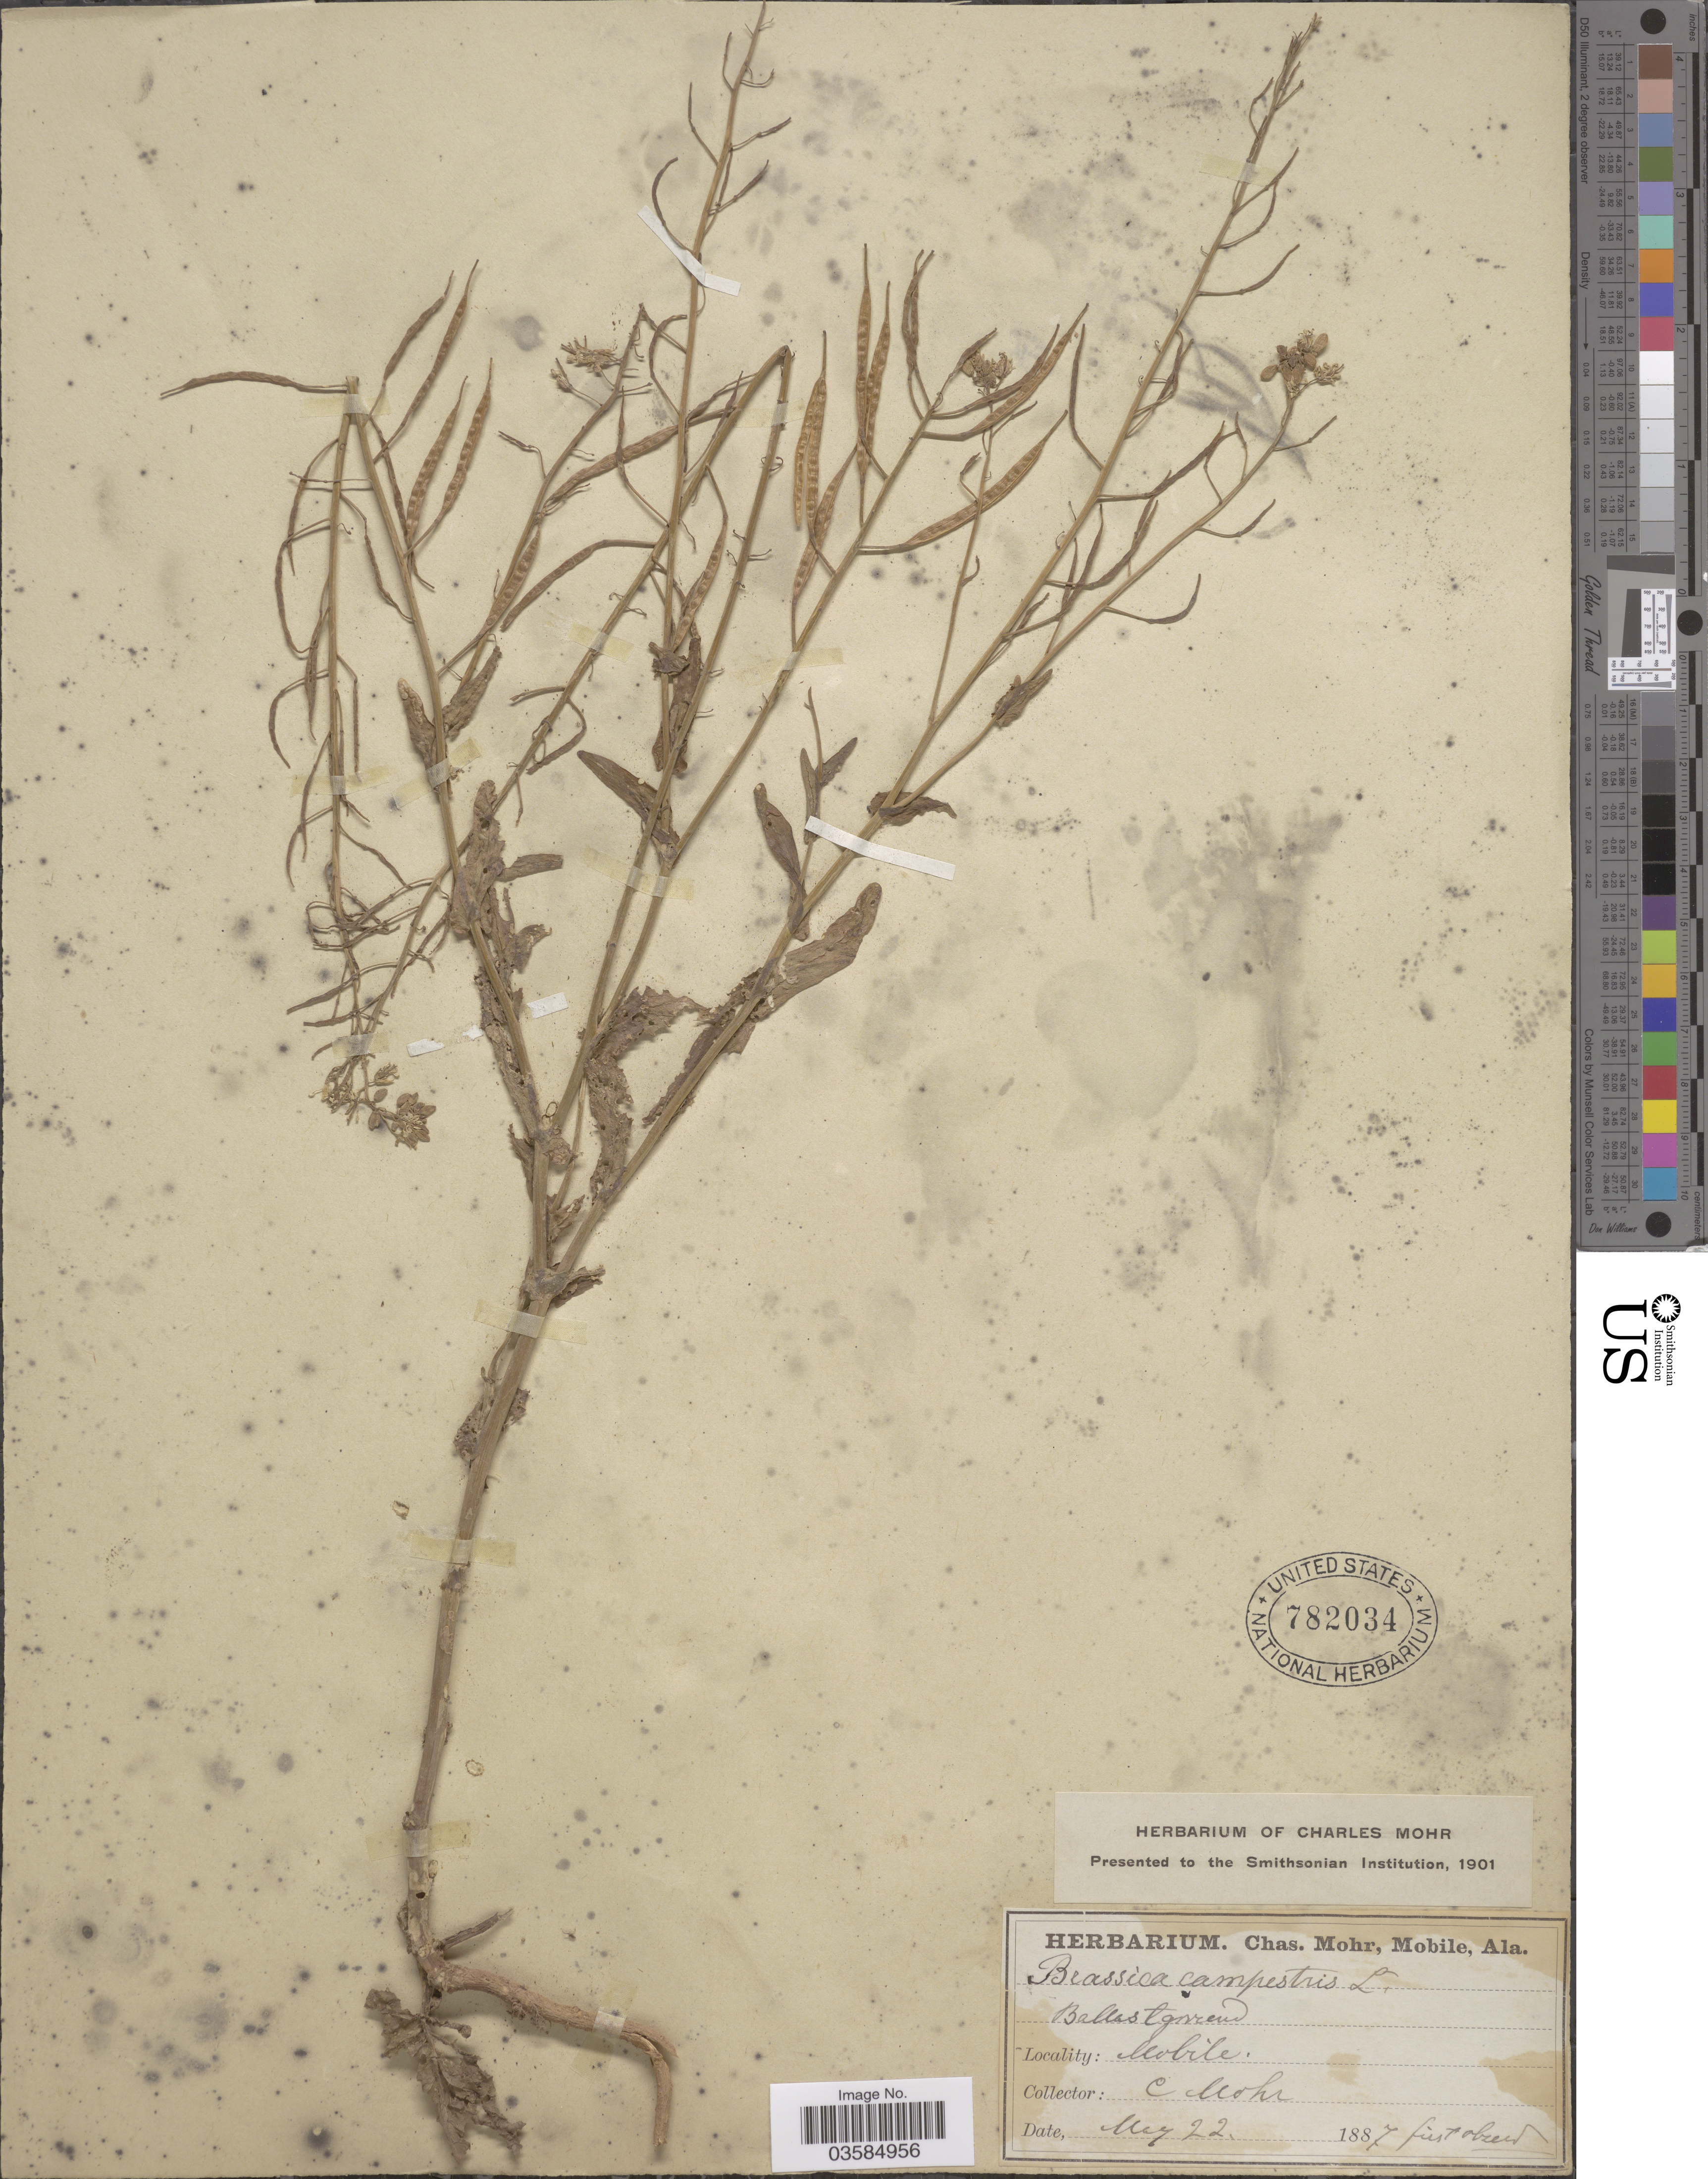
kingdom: Plantae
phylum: Tracheophyta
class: Magnoliopsida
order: Brassicales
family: Brassicaceae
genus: Brassica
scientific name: Brassica campestris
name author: L.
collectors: Mohr, C. T. (herbarium)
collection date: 1887-05-22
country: United States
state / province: Alabama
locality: Mobile.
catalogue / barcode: US 782034